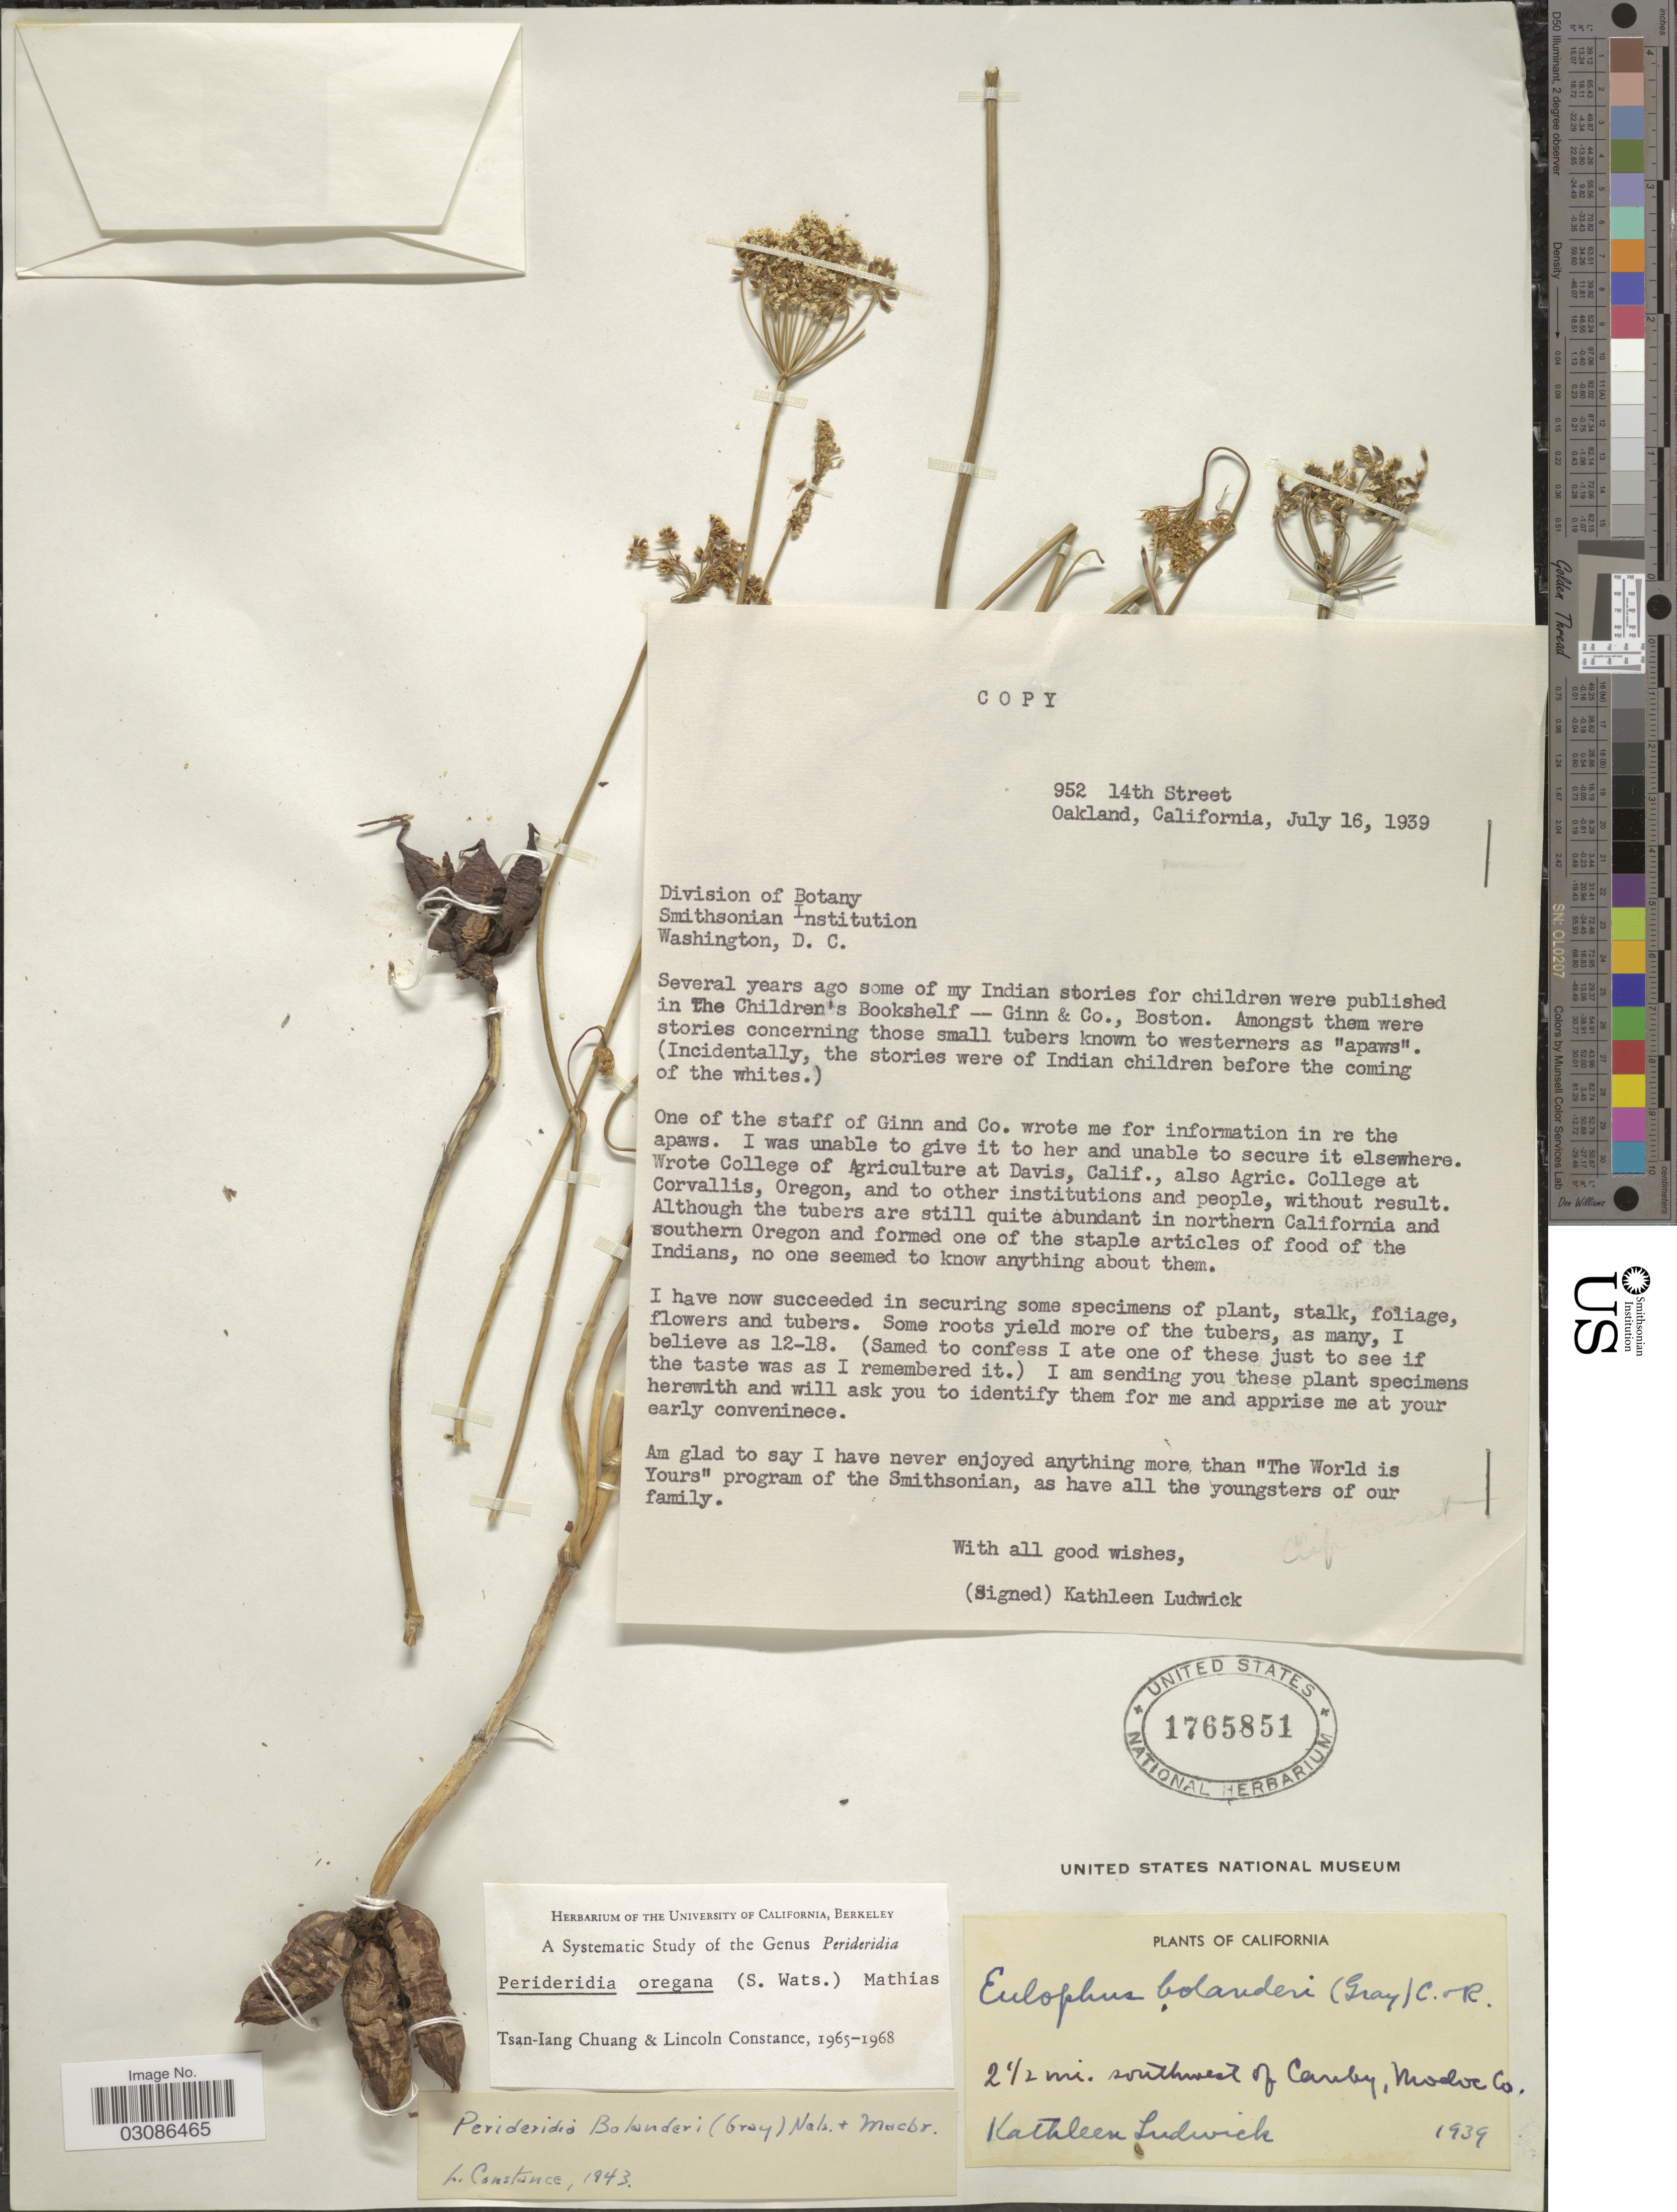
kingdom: Plantae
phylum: Tracheophyta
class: Magnoliopsida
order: Apiales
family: Apiaceae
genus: Perideridia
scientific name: Perideridia oregana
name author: (S. Watson) Mathias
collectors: K. Ludwick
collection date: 1939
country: United States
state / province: California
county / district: Modoc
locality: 2½ mi. southwest of Canby, Modoc Co.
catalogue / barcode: US 1765851